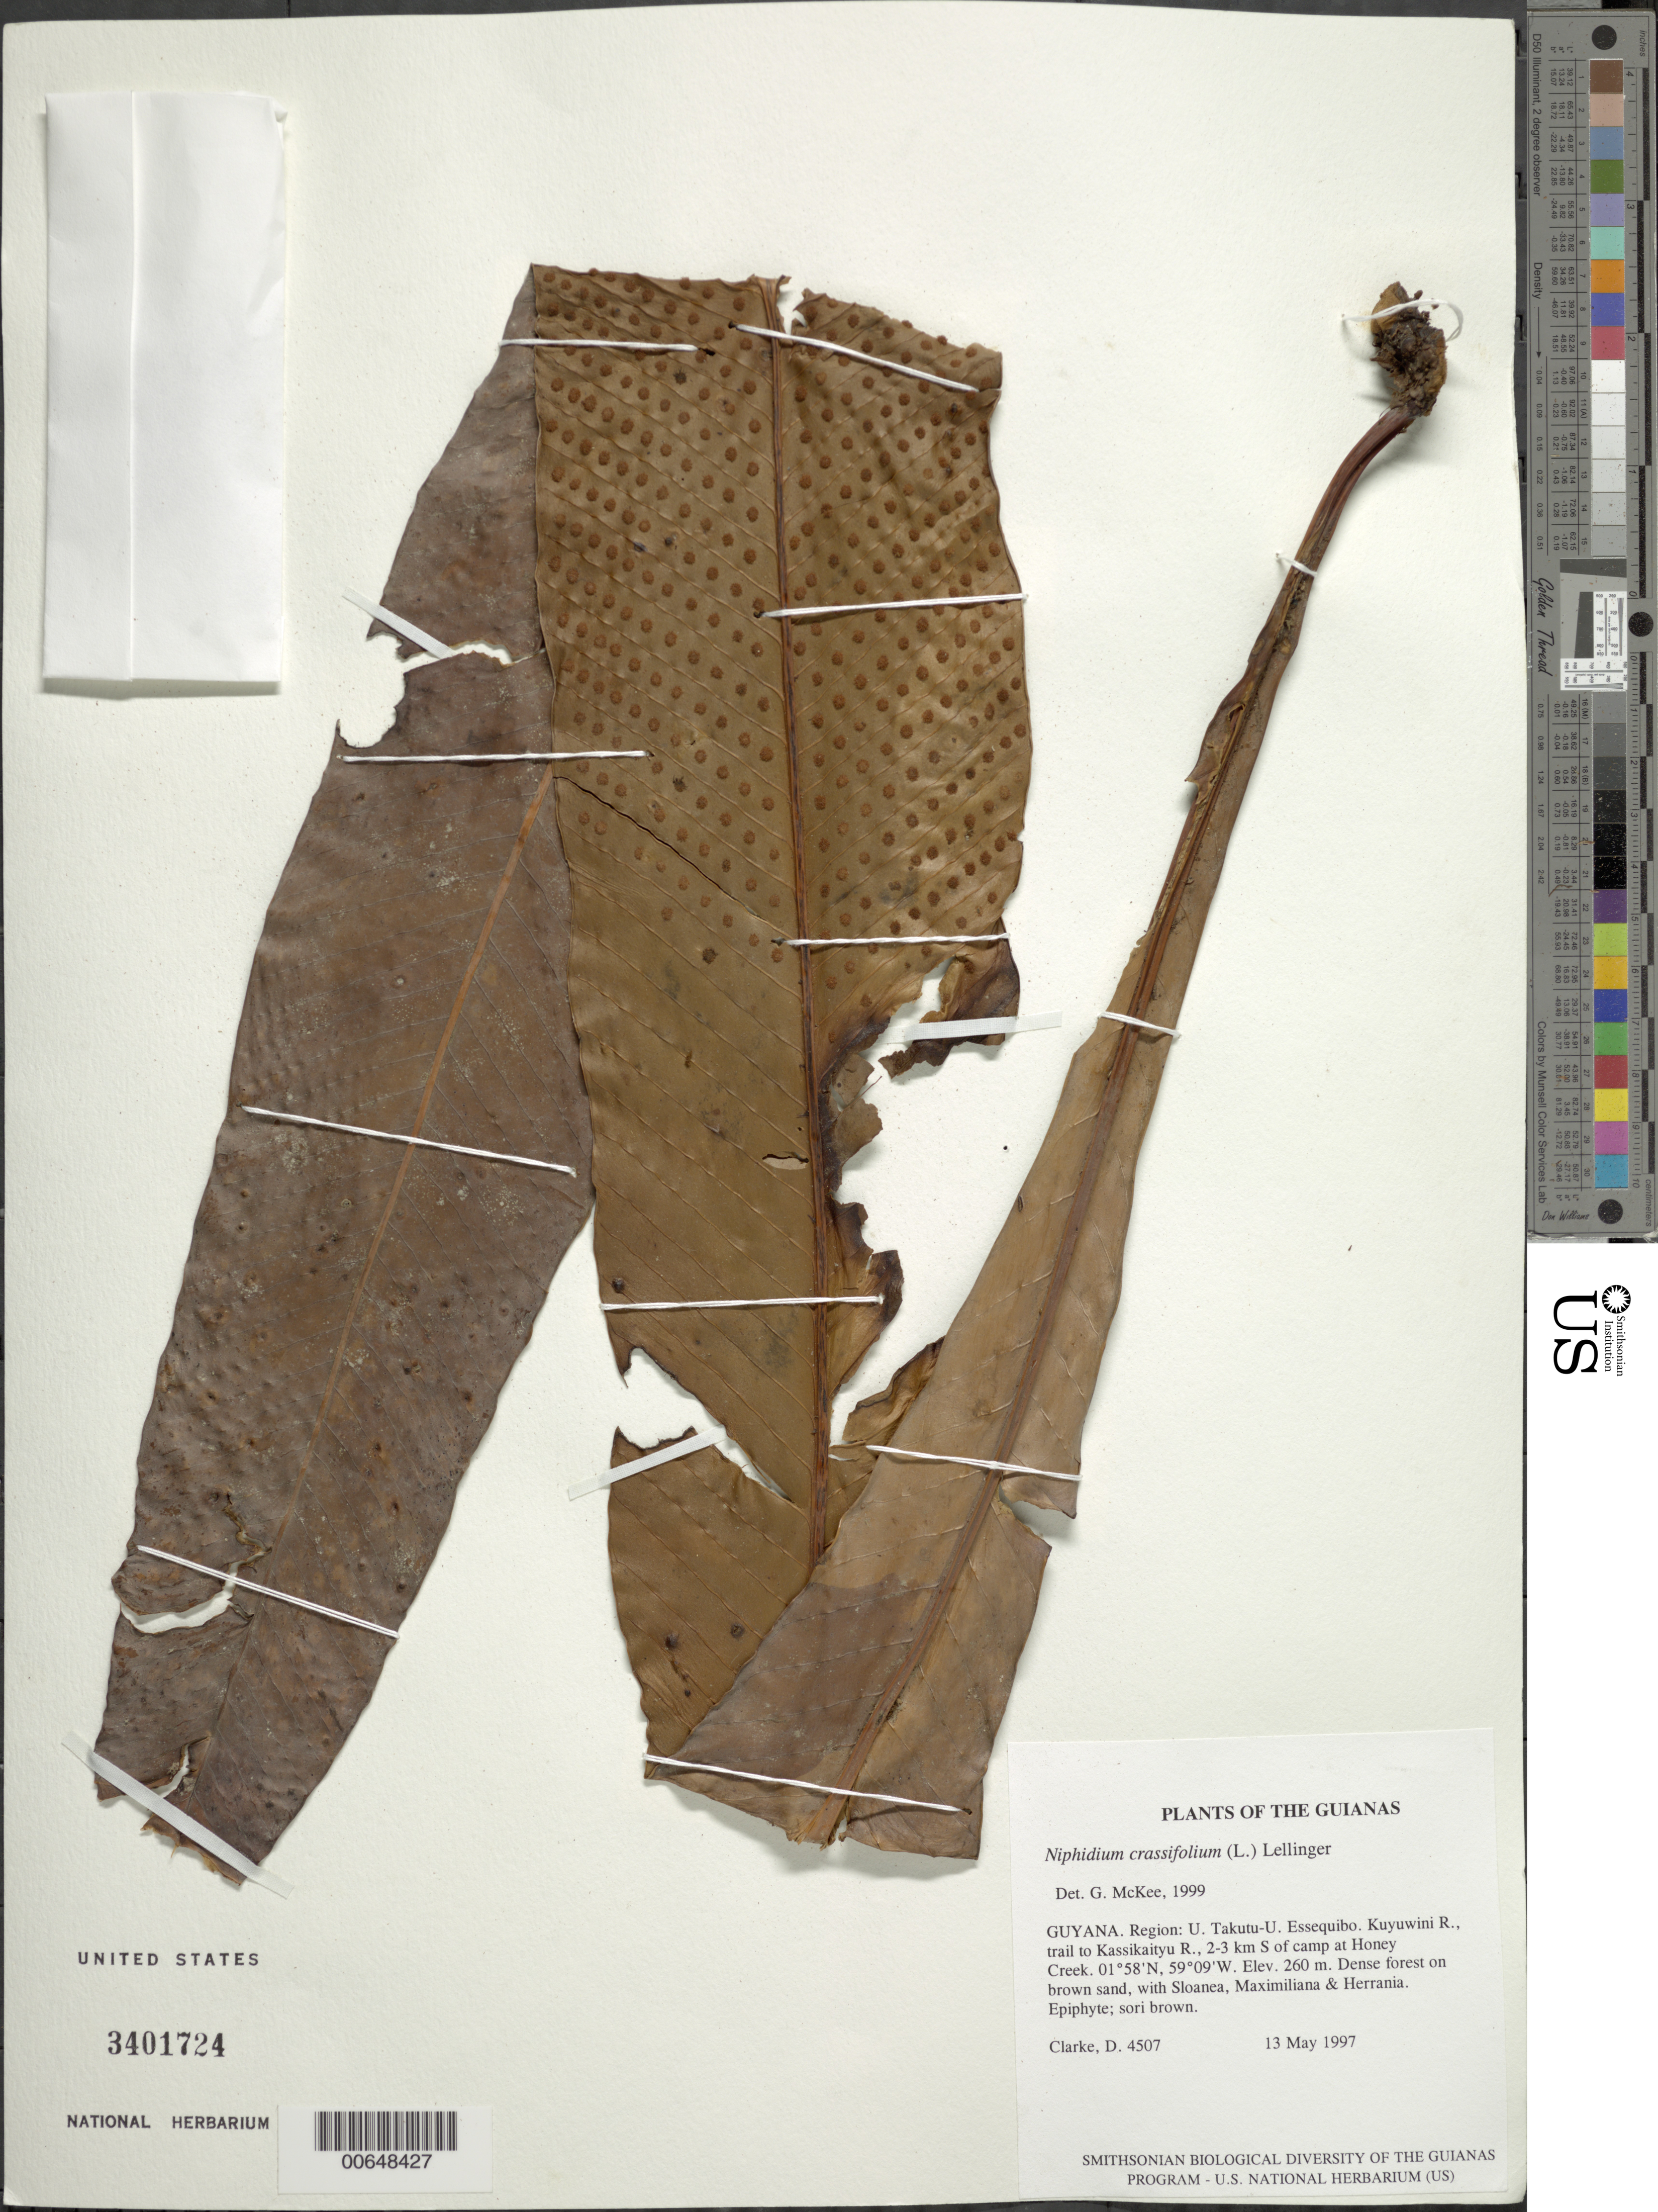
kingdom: Plantae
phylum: Tracheophyta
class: Polypodiopsida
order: Polypodiales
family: Polypodiaceae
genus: Niphidium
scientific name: Niphidium crassifolium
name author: (L.) Lellinger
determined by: McKee, G. S., (US), NMNH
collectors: H. D. Clarke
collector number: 4507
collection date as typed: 13 May 1997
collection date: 1997-05-13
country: Guyana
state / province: U. Takutu-U. Essequibo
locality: Kuyuwini R., trail to Kassikaityu R., 2-3 km S of camp at Honey Creek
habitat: Dense forest on brown sand, with Sloanea, Maximiliana & Herrania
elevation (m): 260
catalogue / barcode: US 3401724